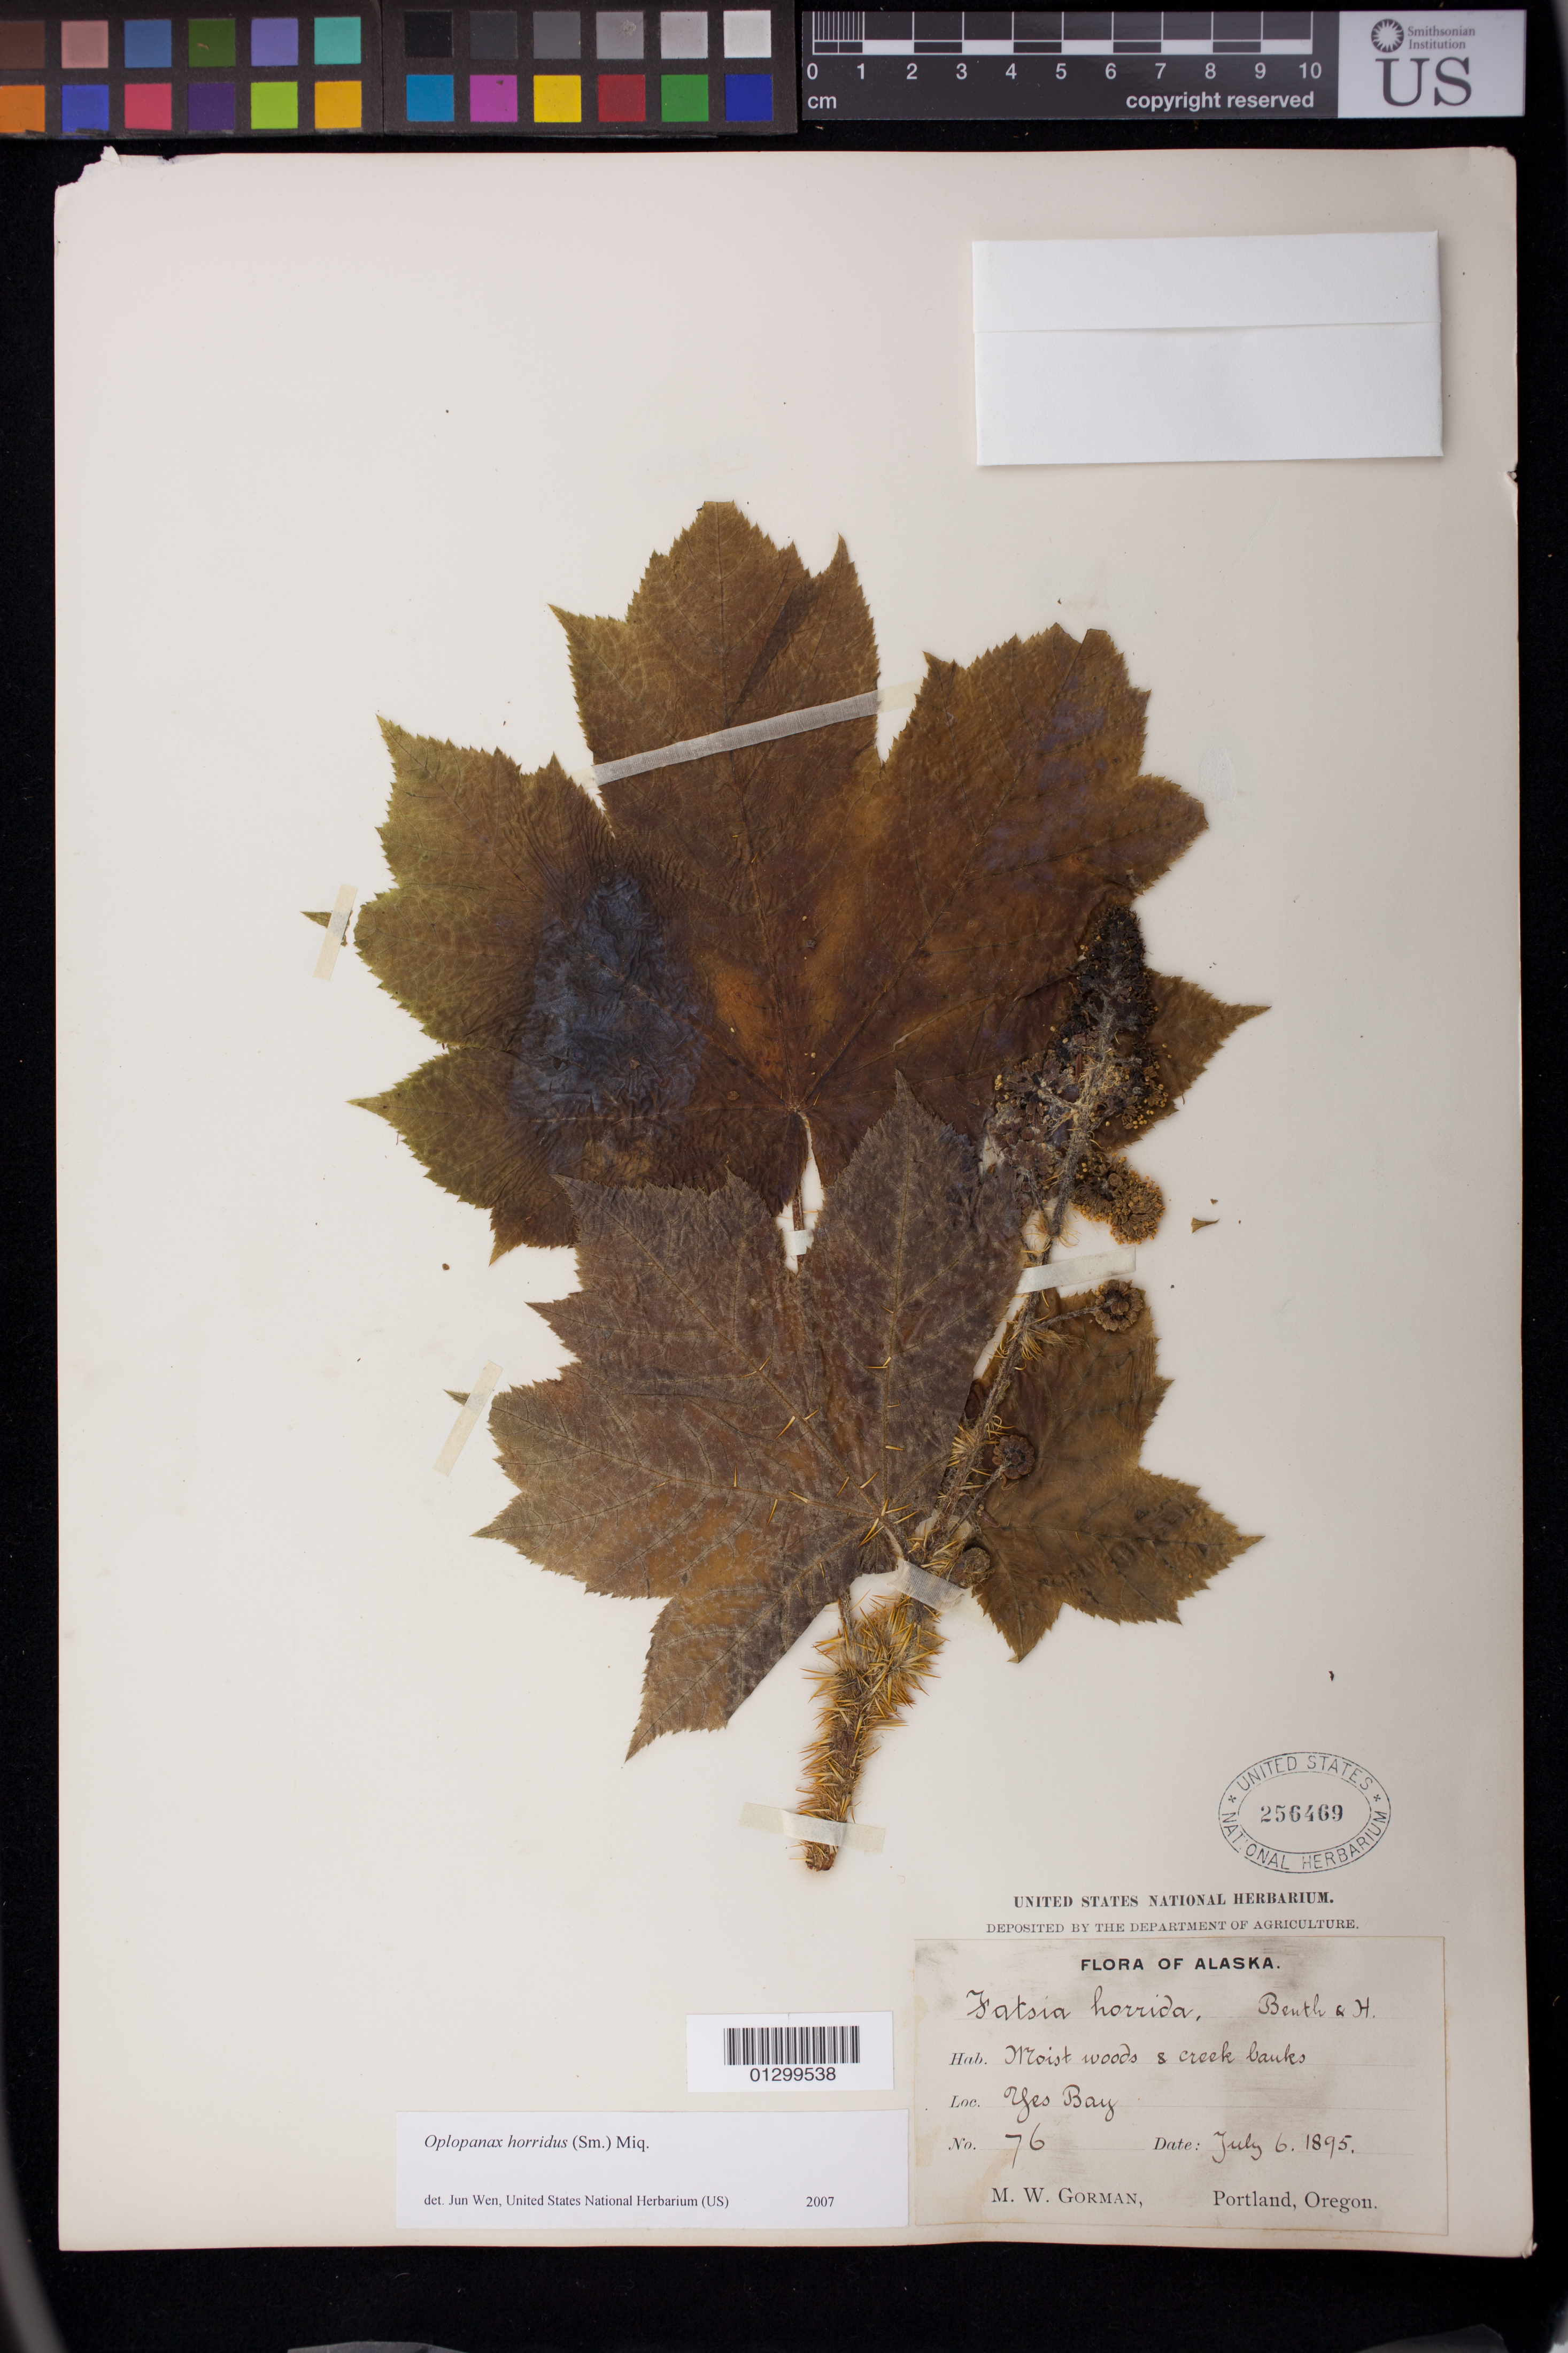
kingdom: Plantae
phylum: Tracheophyta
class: Magnoliopsida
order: Apiales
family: Araliaceae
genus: Oplopanax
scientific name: Oplopanax horridus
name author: (Sm.) Miq.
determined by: Wen, Jun, (BOT), Smithsonian Institution - National Museum of Natural History (UNITED STATES)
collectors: M. W. Gorman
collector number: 76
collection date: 1895-07-06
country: United States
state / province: Alaska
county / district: Ketchikan Gateway Borough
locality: Yes Bay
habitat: Moist woods and creek banks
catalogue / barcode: US 256469